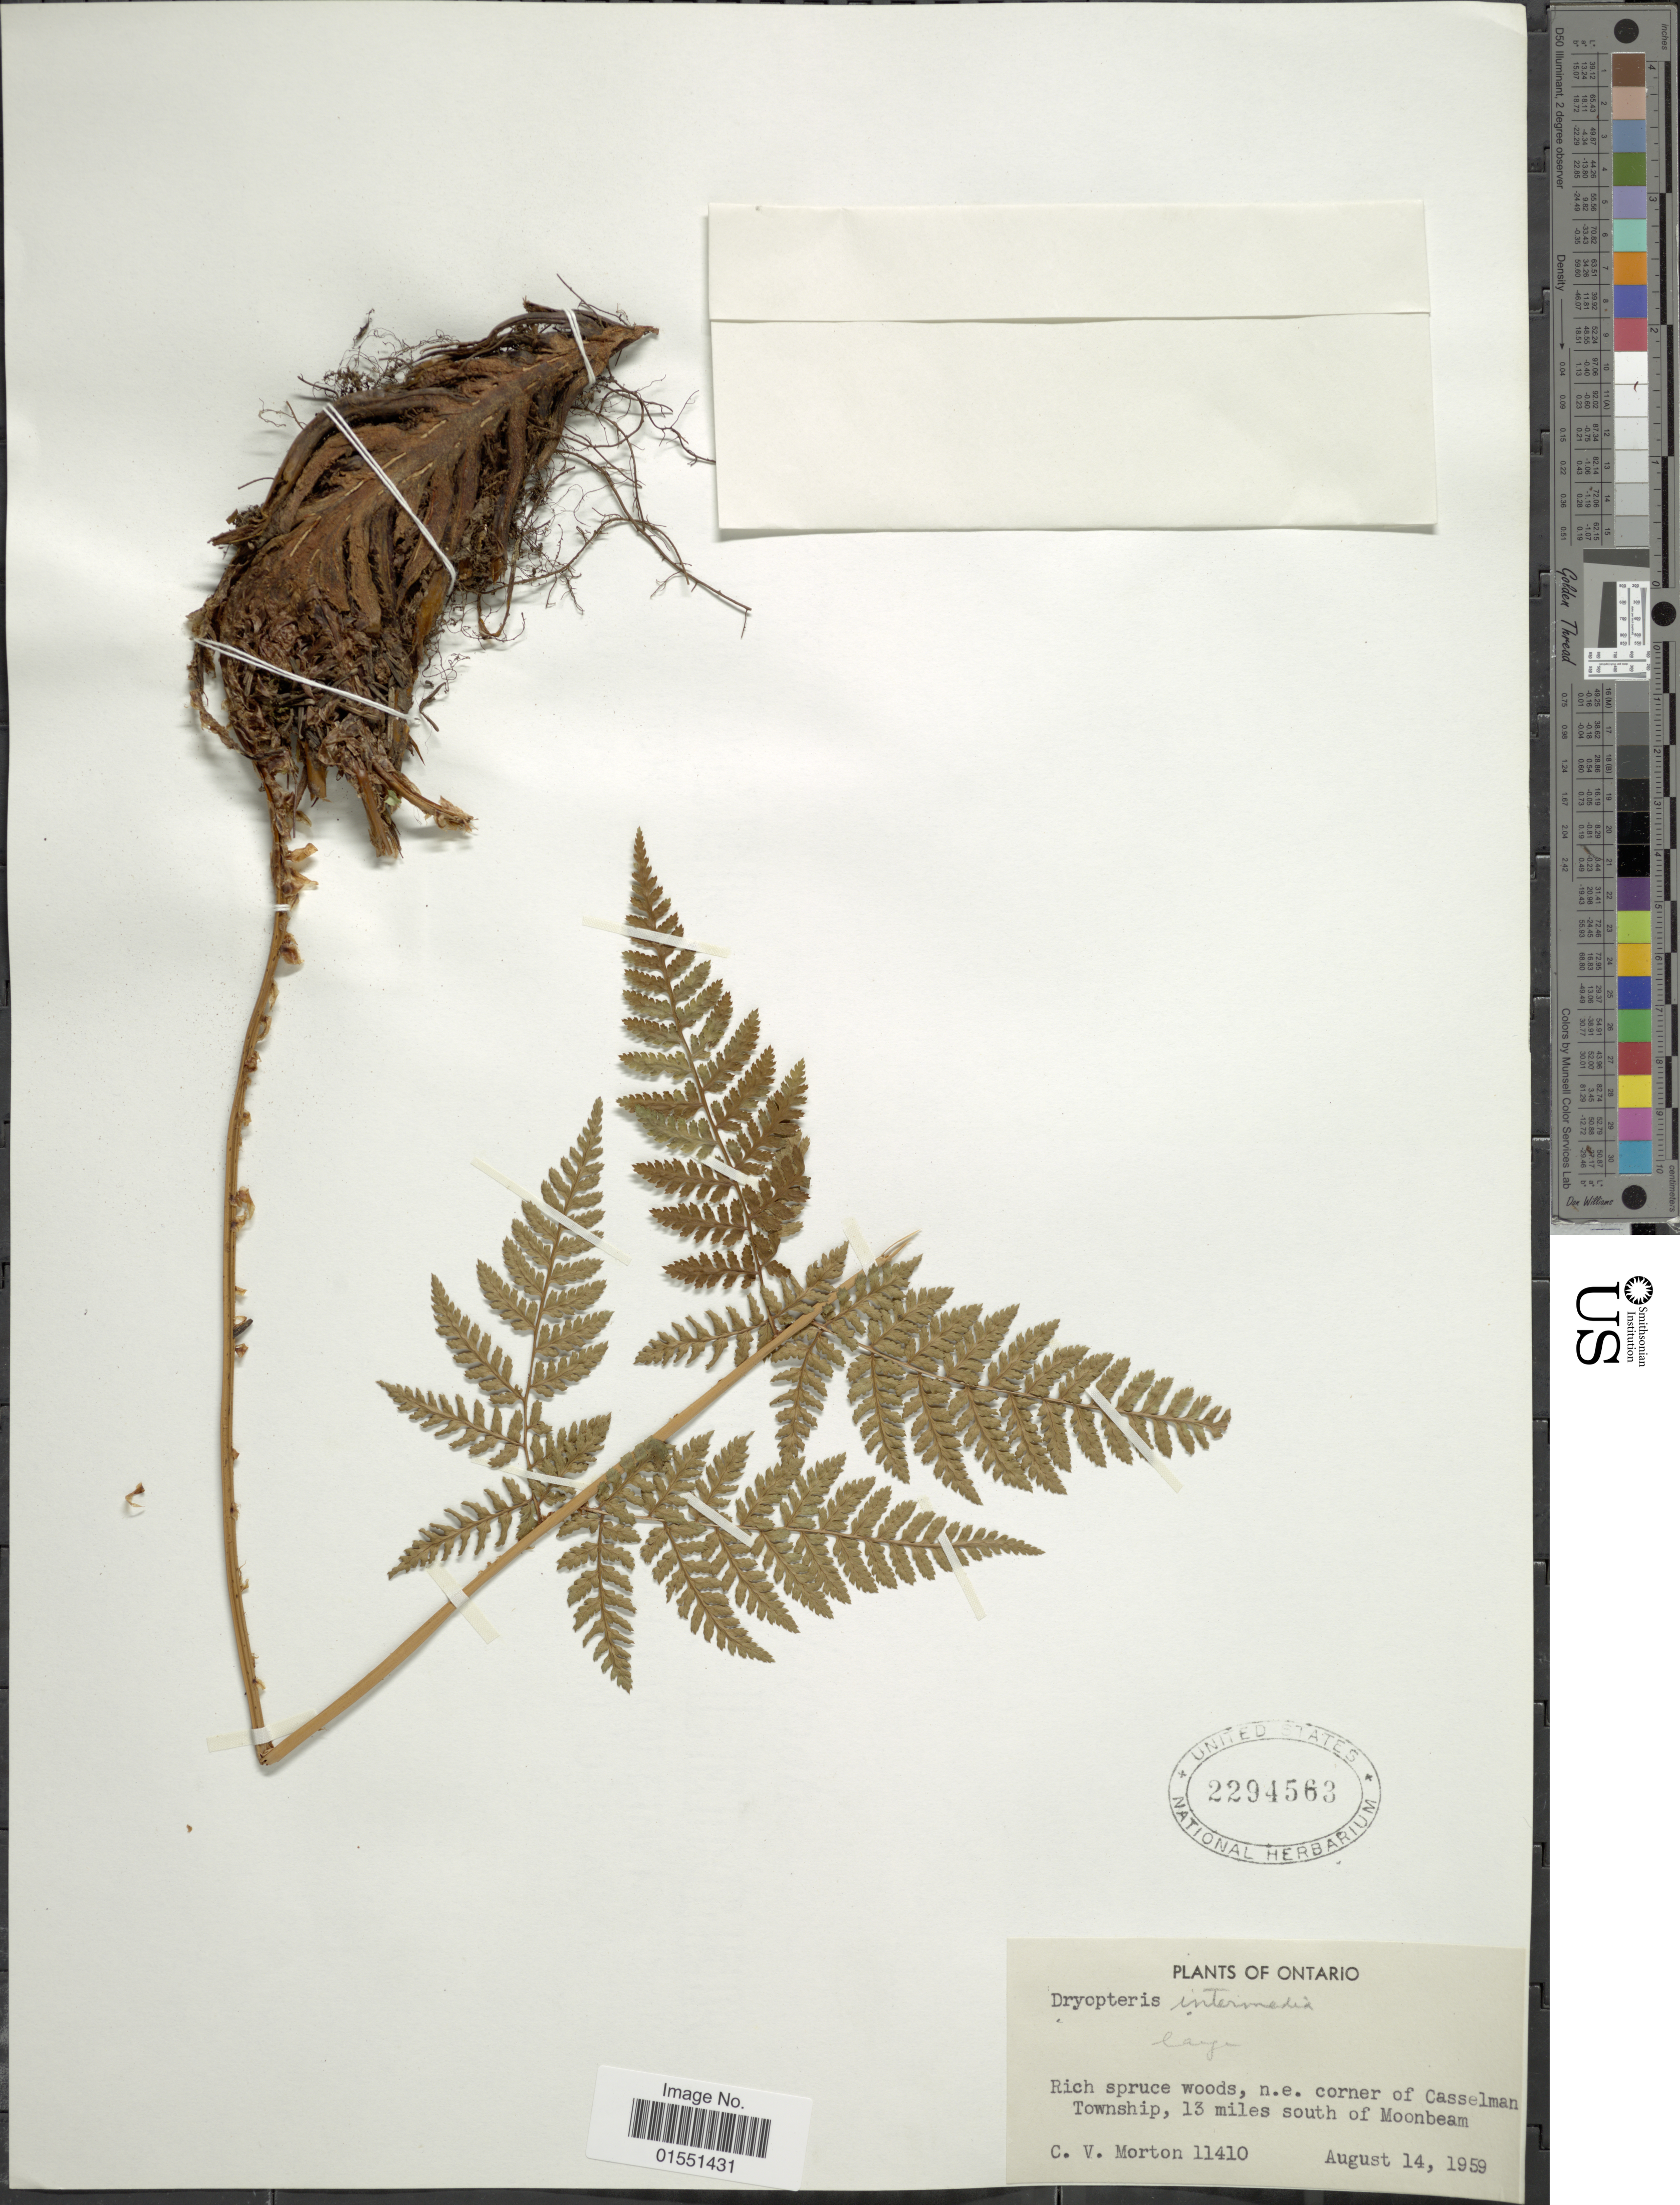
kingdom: Plantae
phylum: Tracheophyta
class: Polypodiopsida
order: Polypodiales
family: Dryopteridaceae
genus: Dryopteris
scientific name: Dryopteris intermedia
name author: (Muhl.) A. Gray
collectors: C. V. Morton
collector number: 11410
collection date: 1959-08-14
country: Canada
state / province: Ontario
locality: N.e. corner of Casselman Township, 13 miles south of Moonbeam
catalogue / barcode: US 2294563